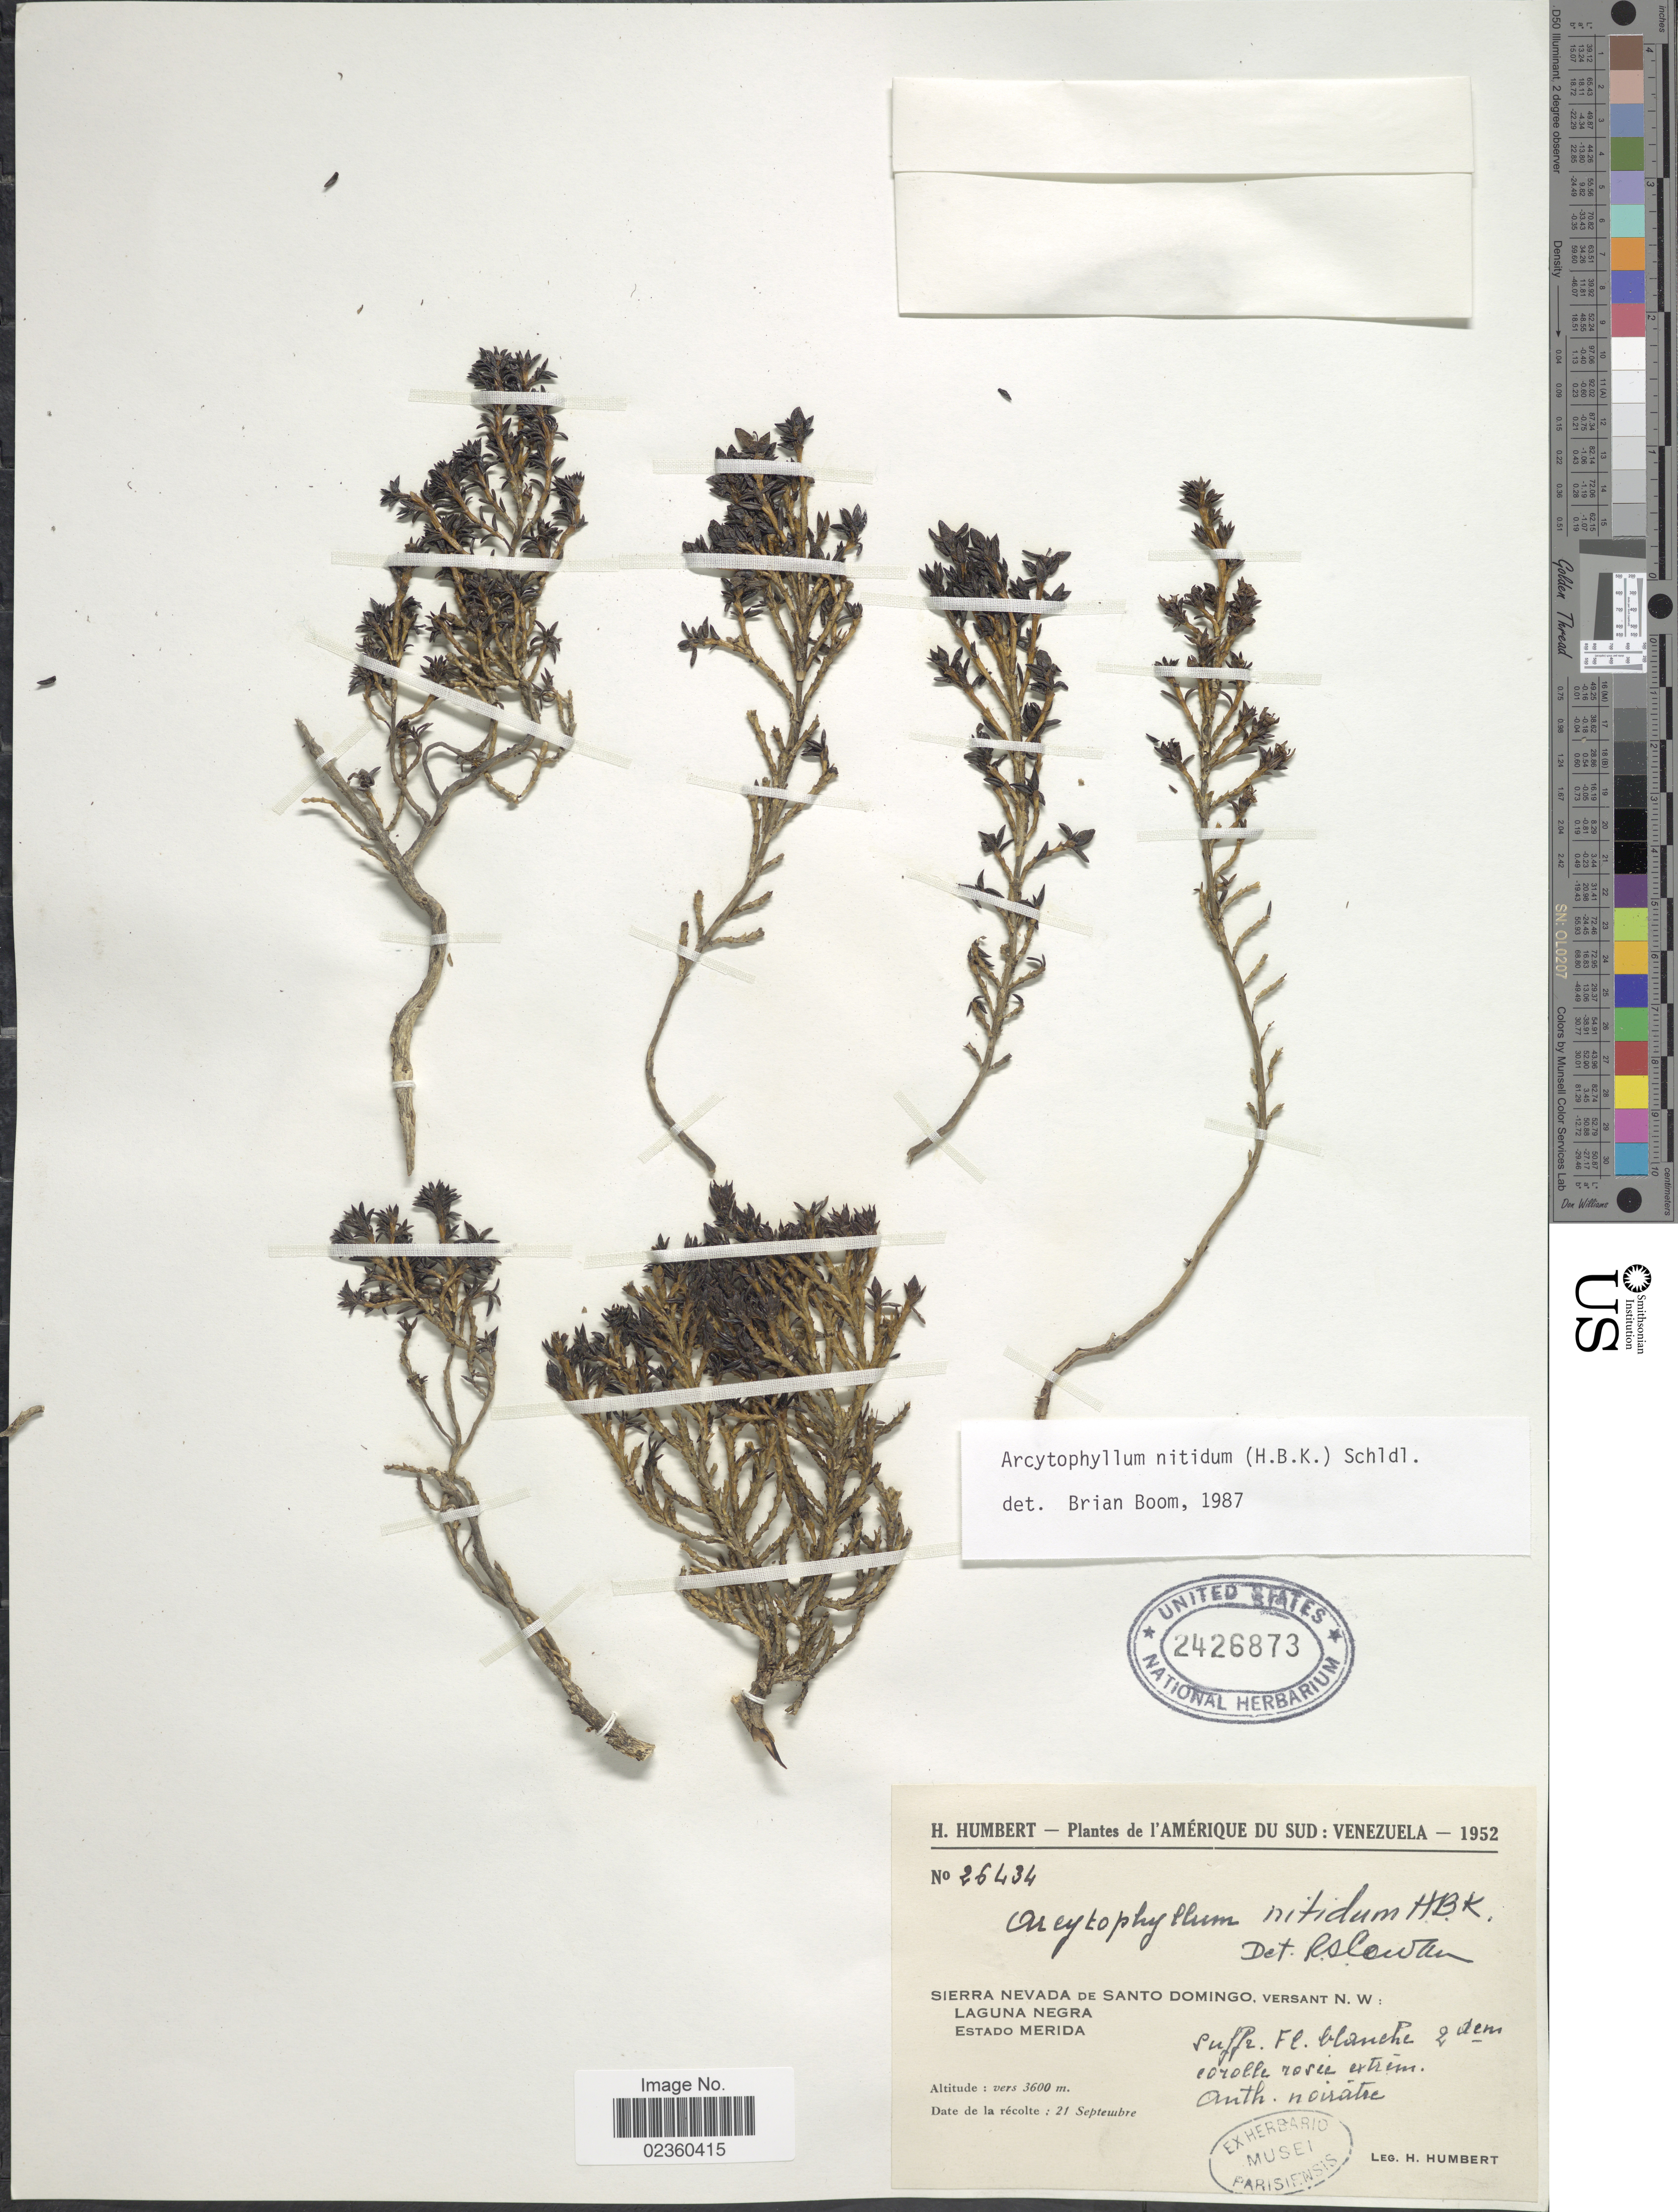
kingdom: Plantae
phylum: Tracheophyta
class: Magnoliopsida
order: Gentianales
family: Rubiaceae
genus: Arcytophyllum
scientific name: Arcytophyllum nitidum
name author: (Kunth) Schltdl.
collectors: H. Humbert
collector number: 26434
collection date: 1952-09-21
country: Venezuela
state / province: Mérida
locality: Sierra Nevada de Santo Domingo, versant N. W: Laguna Negra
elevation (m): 3600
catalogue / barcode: US 2426873